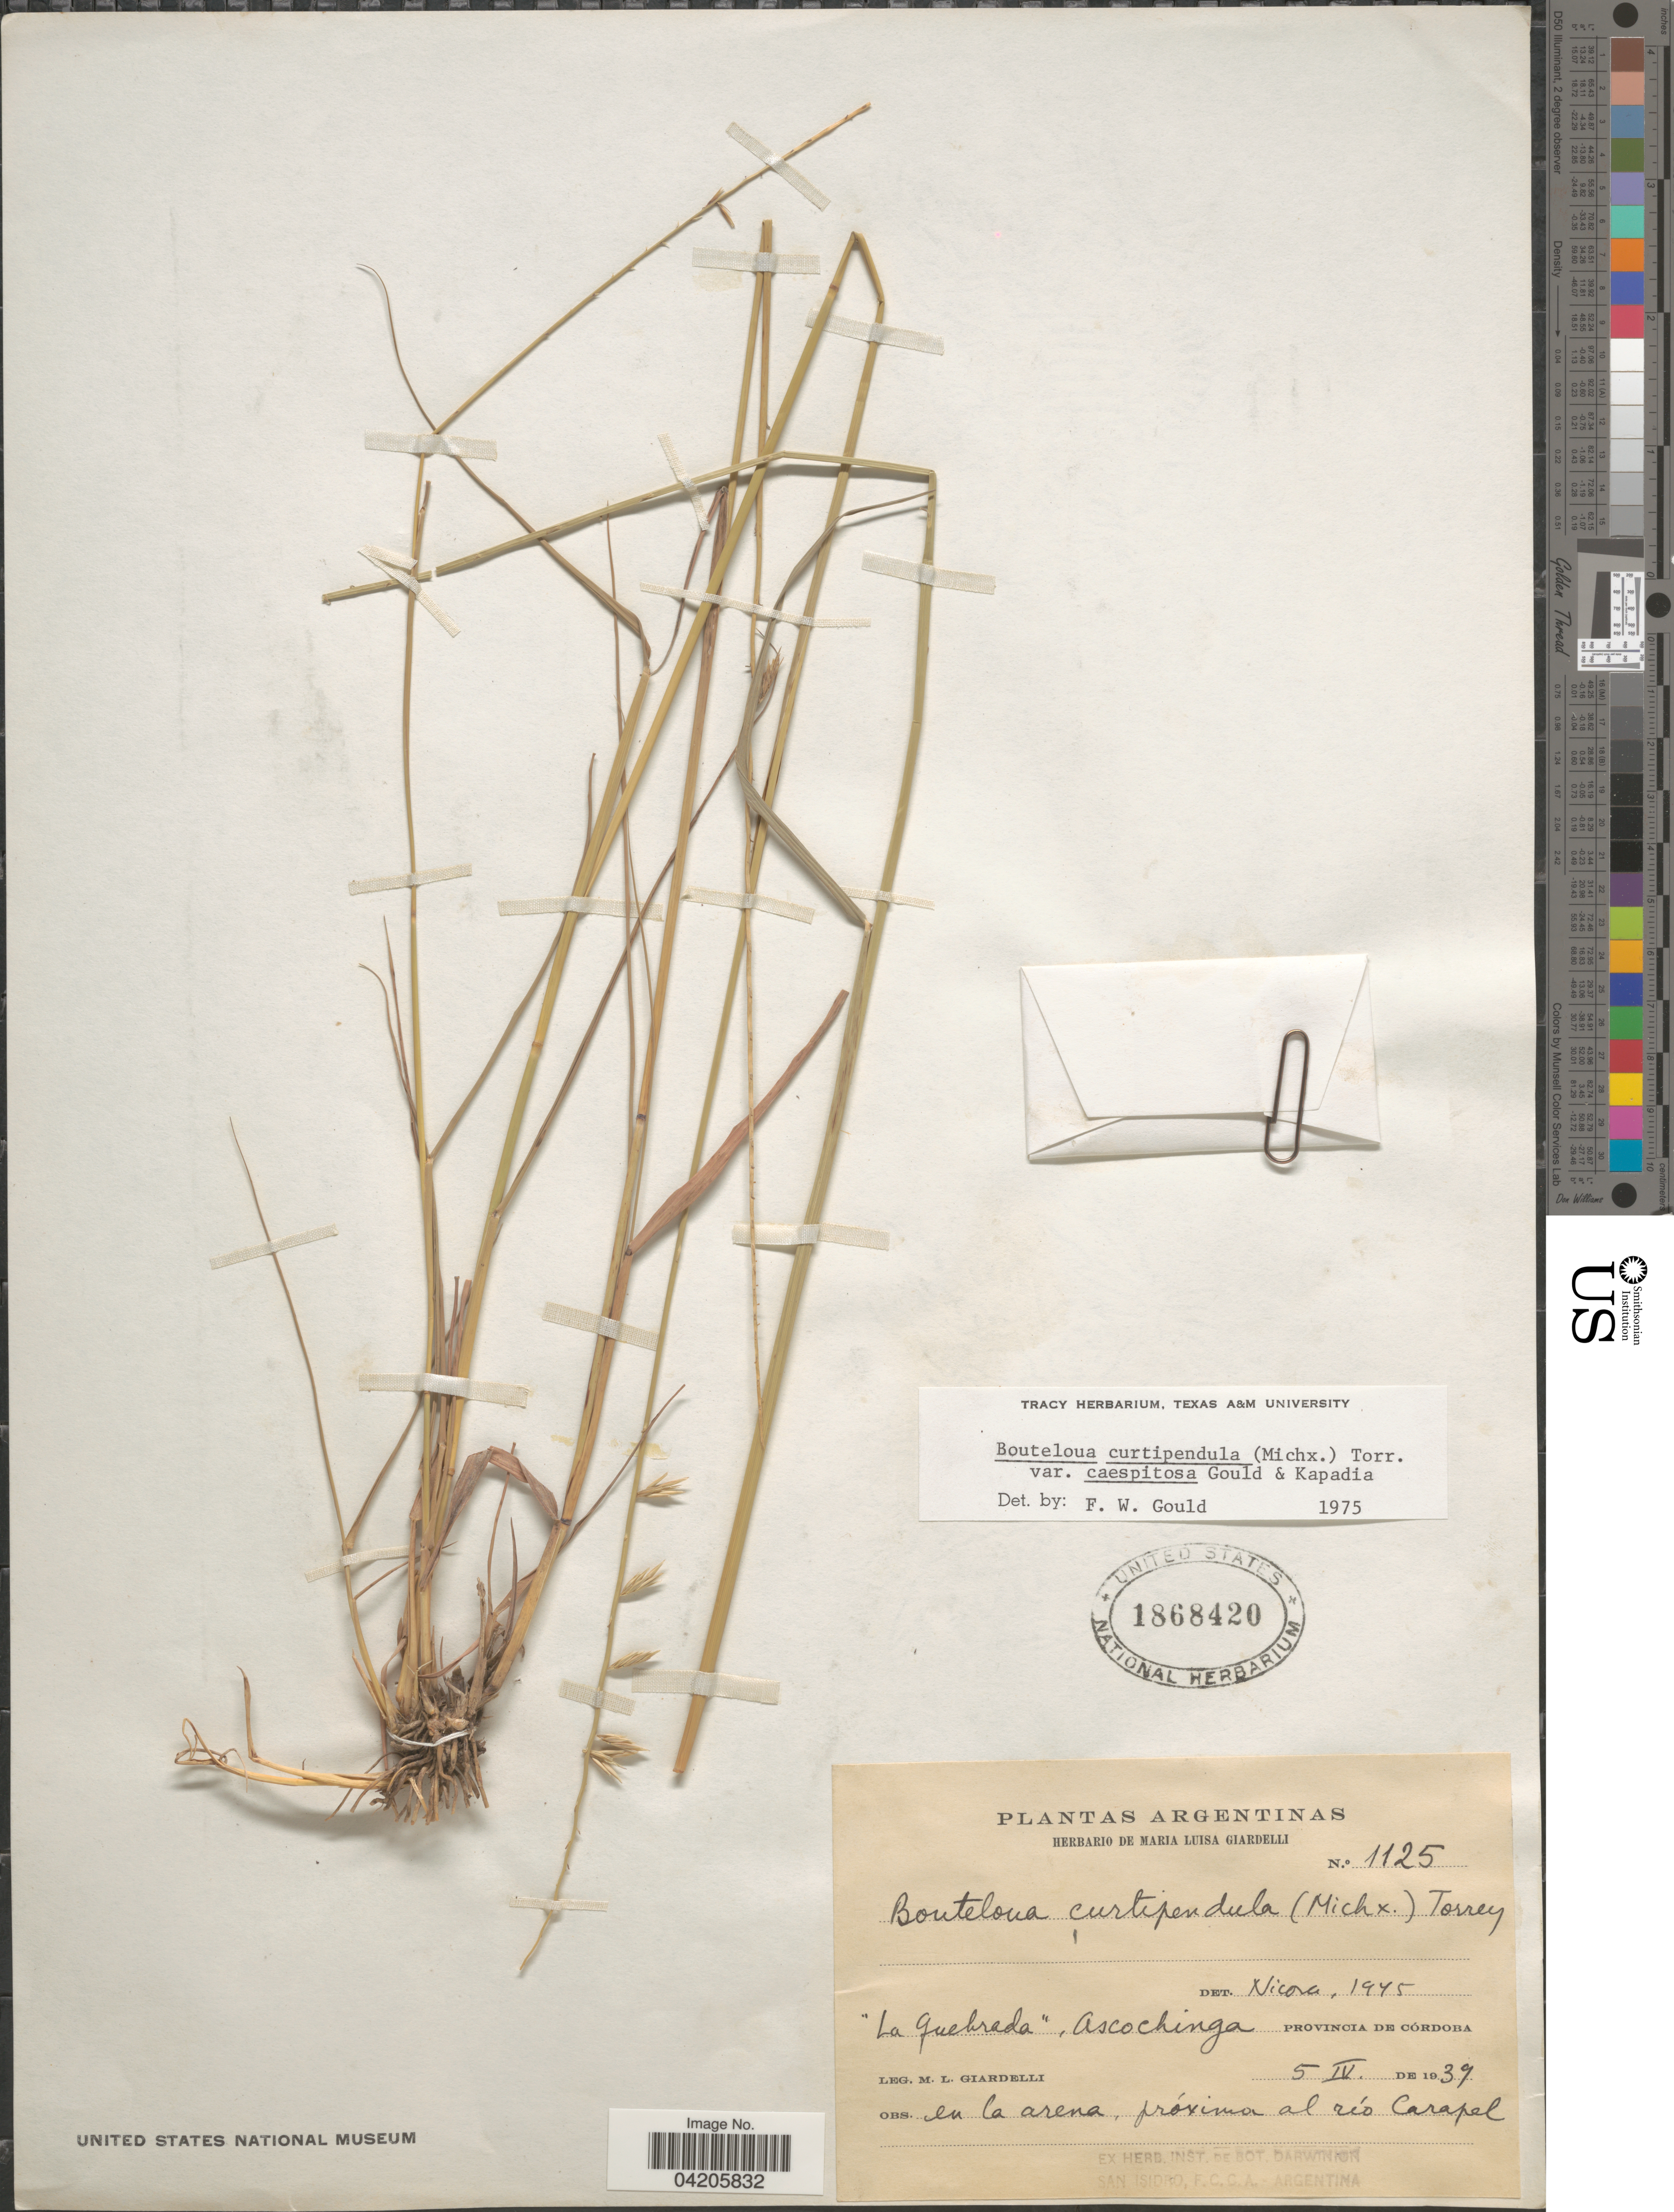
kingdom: Plantae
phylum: Tracheophyta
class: Liliopsida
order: Poales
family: Poaceae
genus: Bouteloua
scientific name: Bouteloua curtipendula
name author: (Michx.) Torr.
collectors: M. Giardelli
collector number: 1125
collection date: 1939-04-05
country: Argentina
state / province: Cordoba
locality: La Quebrada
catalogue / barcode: US 1868420